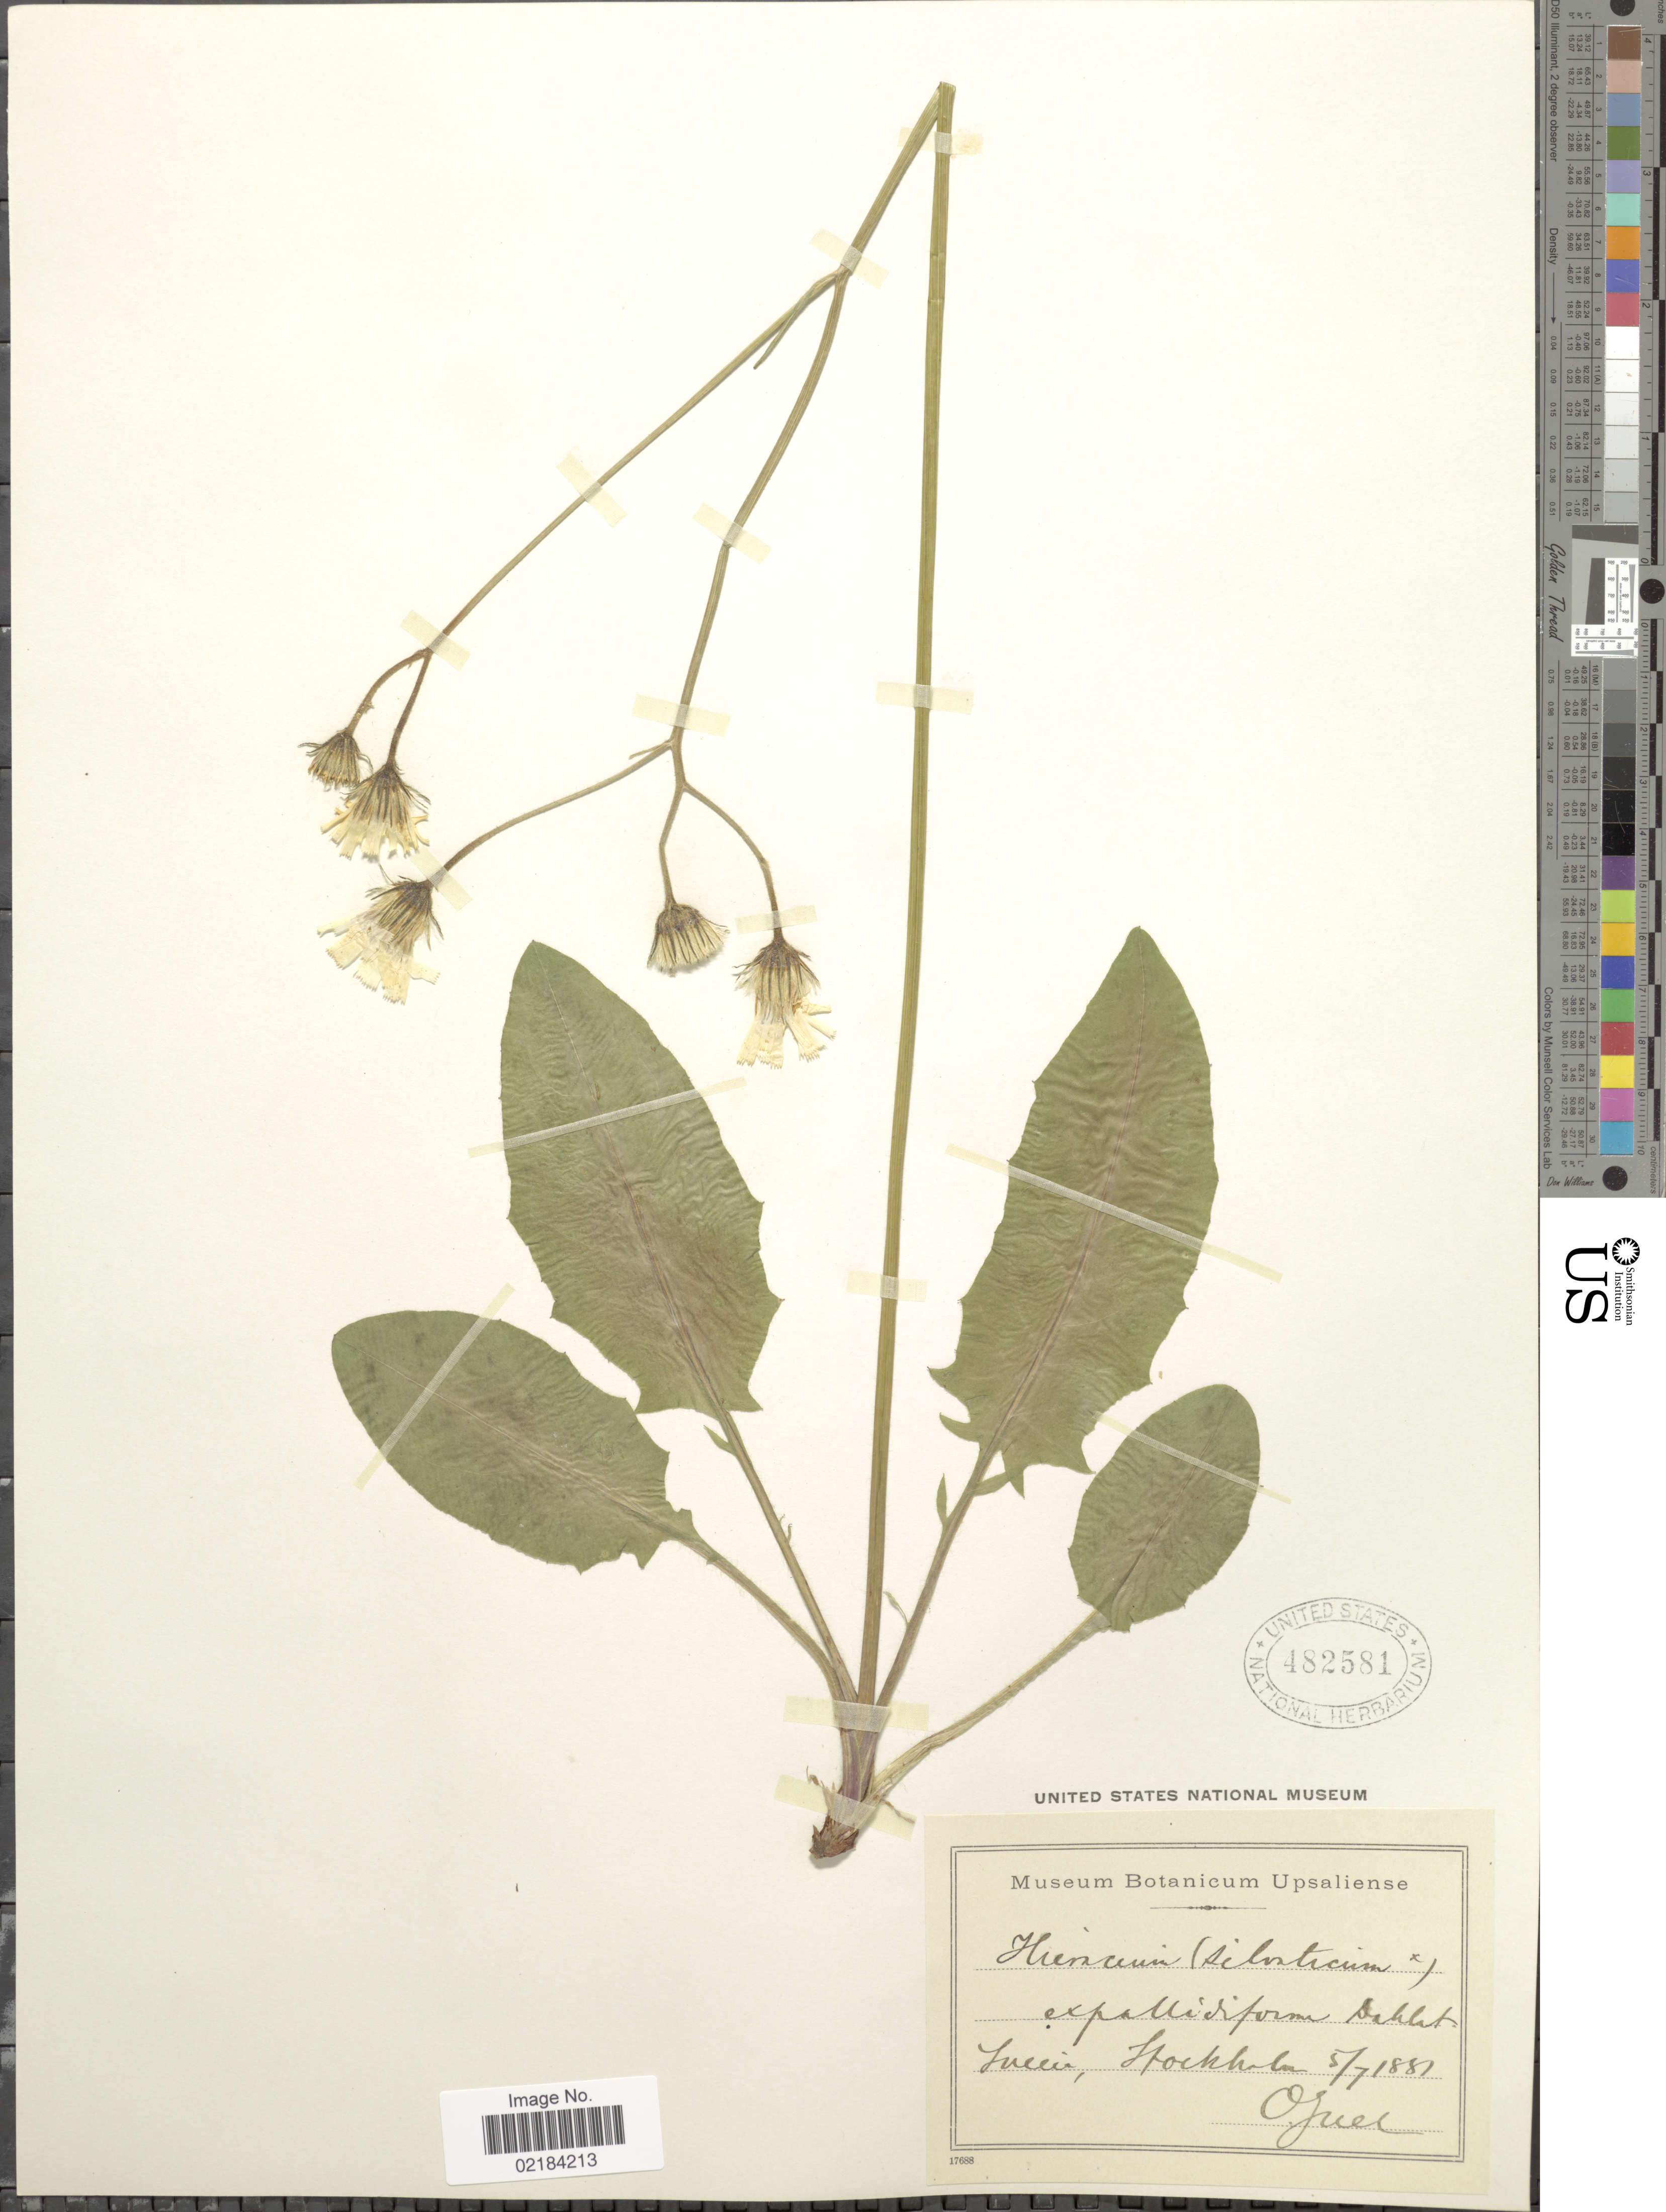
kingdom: Plantae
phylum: Tracheophyta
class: Magnoliopsida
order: Asterales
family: Asteraceae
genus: Hieracium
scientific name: Hieracium sylvaticum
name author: (L.) Gouan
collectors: H. Juel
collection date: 1881-07-05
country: Sweden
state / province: Stockholm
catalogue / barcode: US 482581